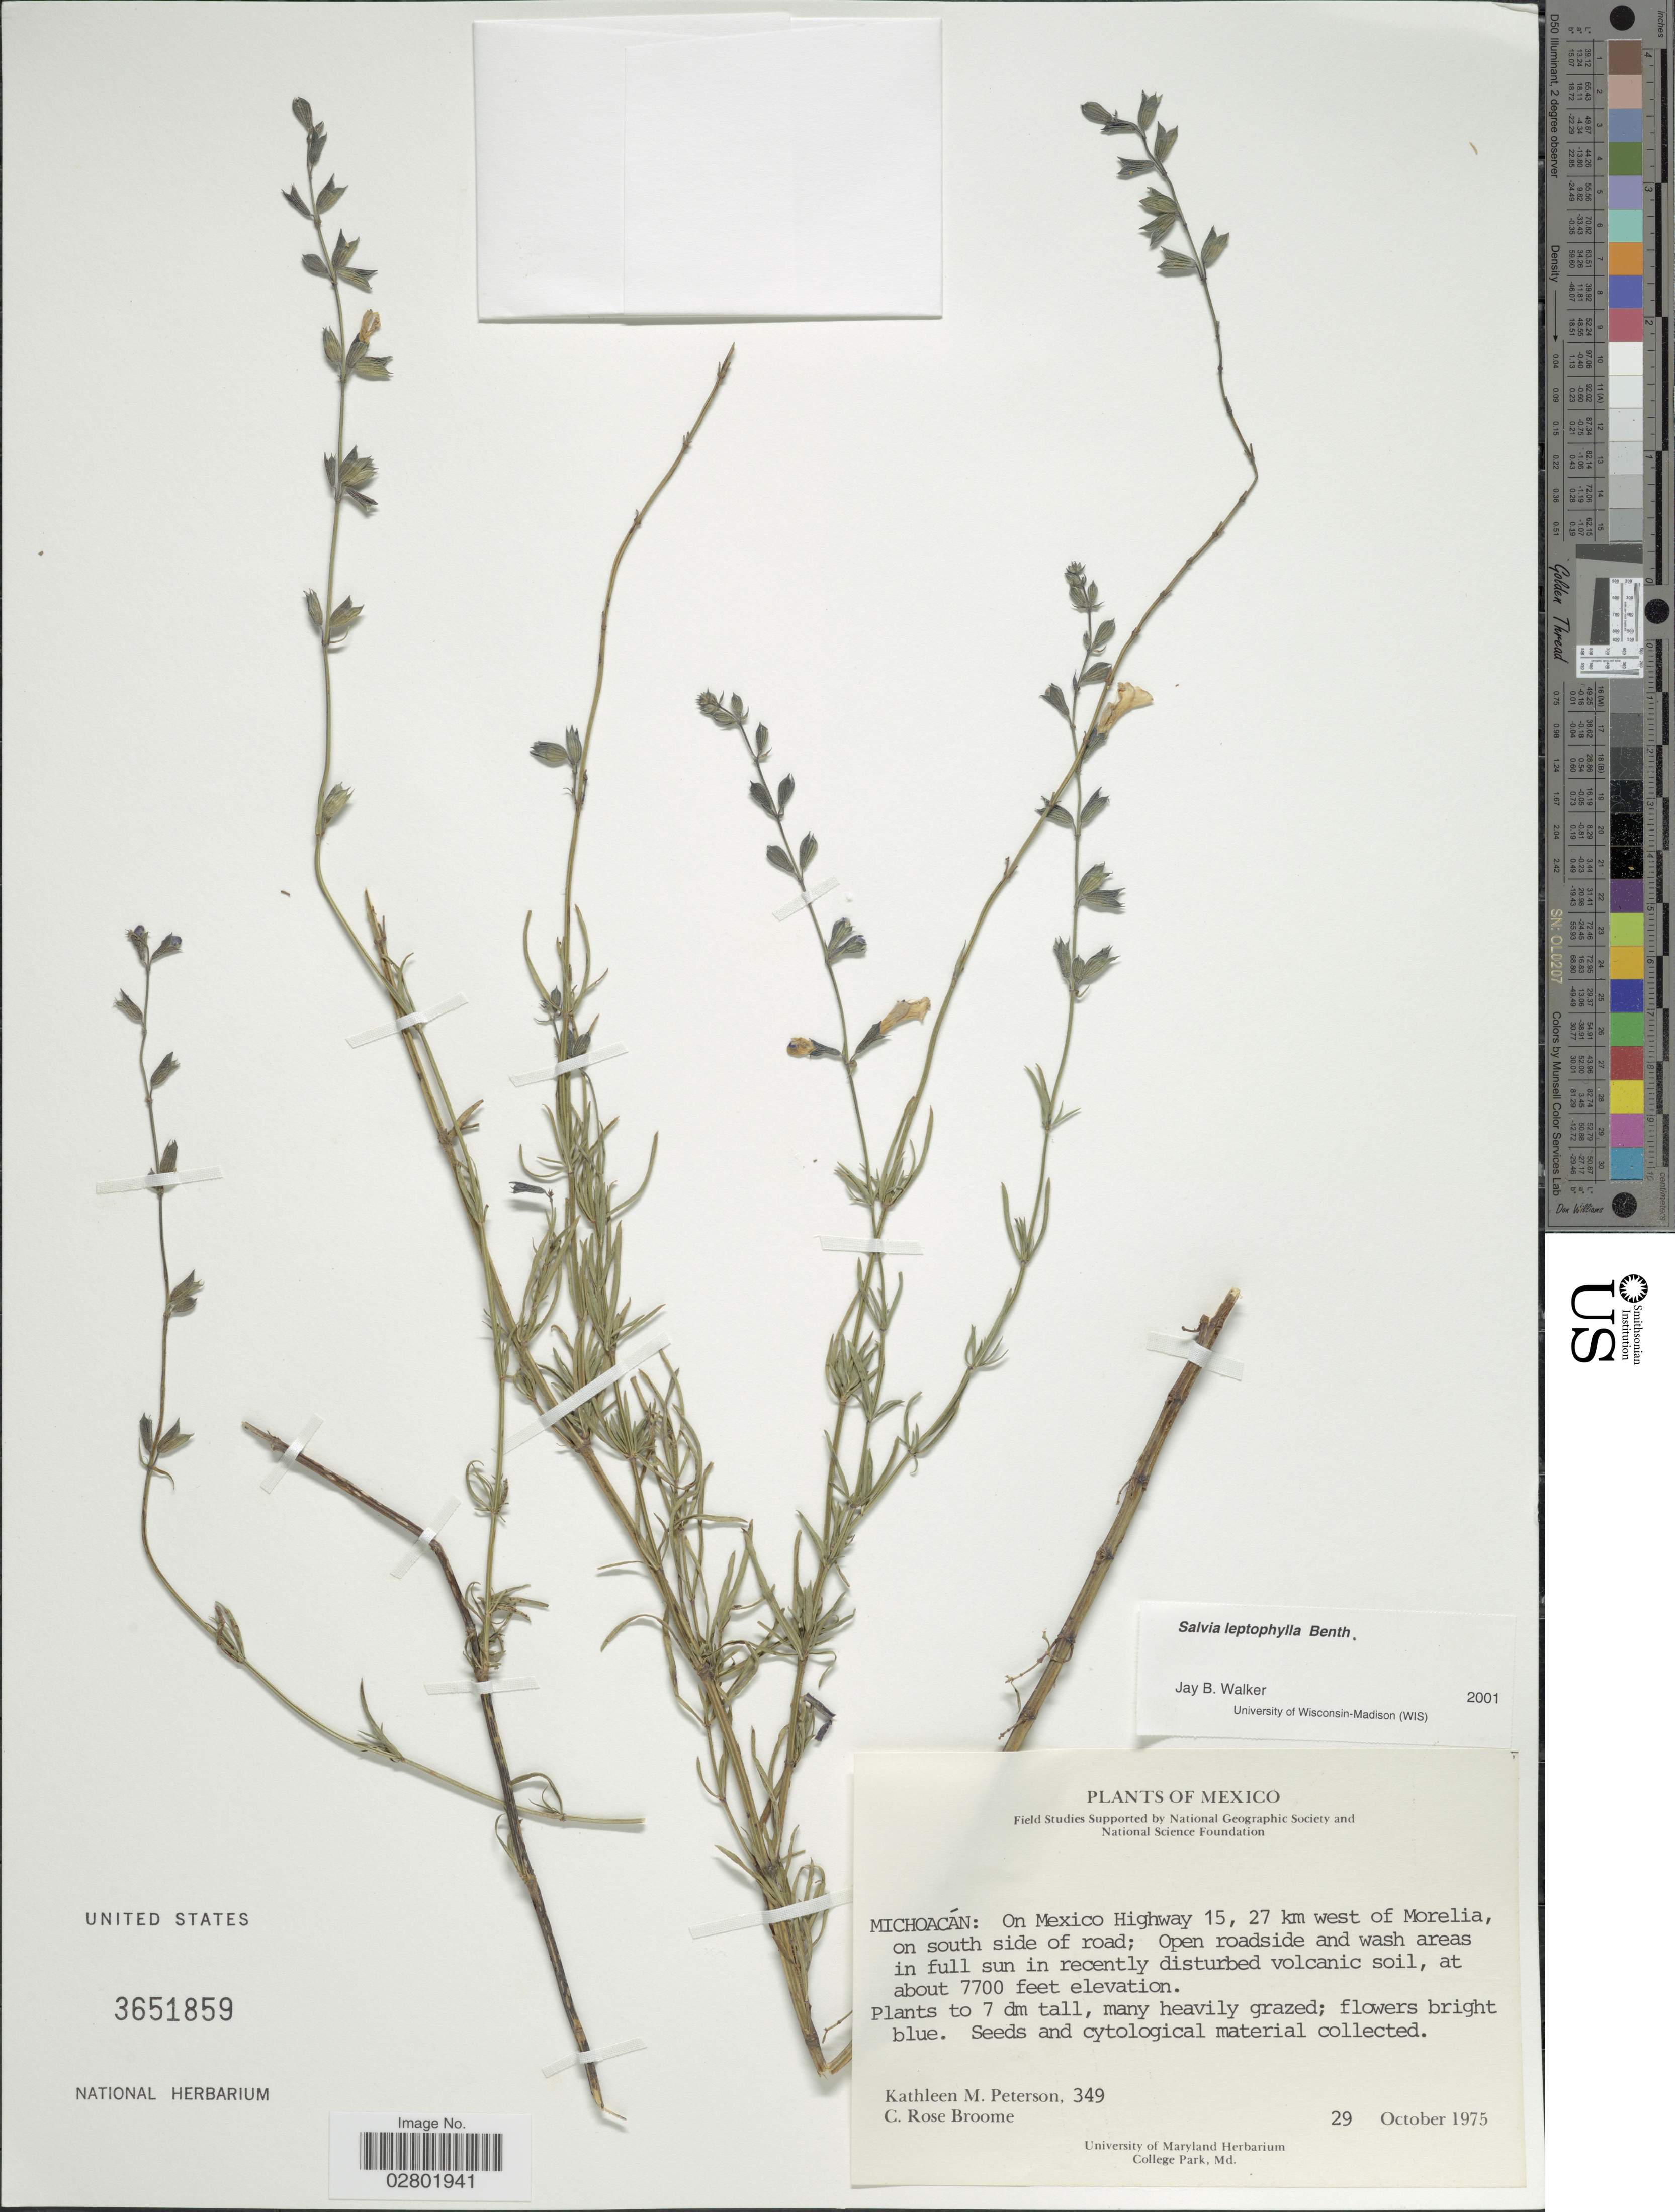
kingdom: Plantae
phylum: Tracheophyta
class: Magnoliopsida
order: Lamiales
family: Lamiaceae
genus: Salvia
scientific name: Salvia leptophylla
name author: Benth.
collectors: K. Peterson & C. R. Broome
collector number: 349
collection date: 1975-10-29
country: Mexico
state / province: Michoacán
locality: On Mexico Highway 15, 27 km west of Morelia, on south side of road.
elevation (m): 2347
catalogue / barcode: US 3651859